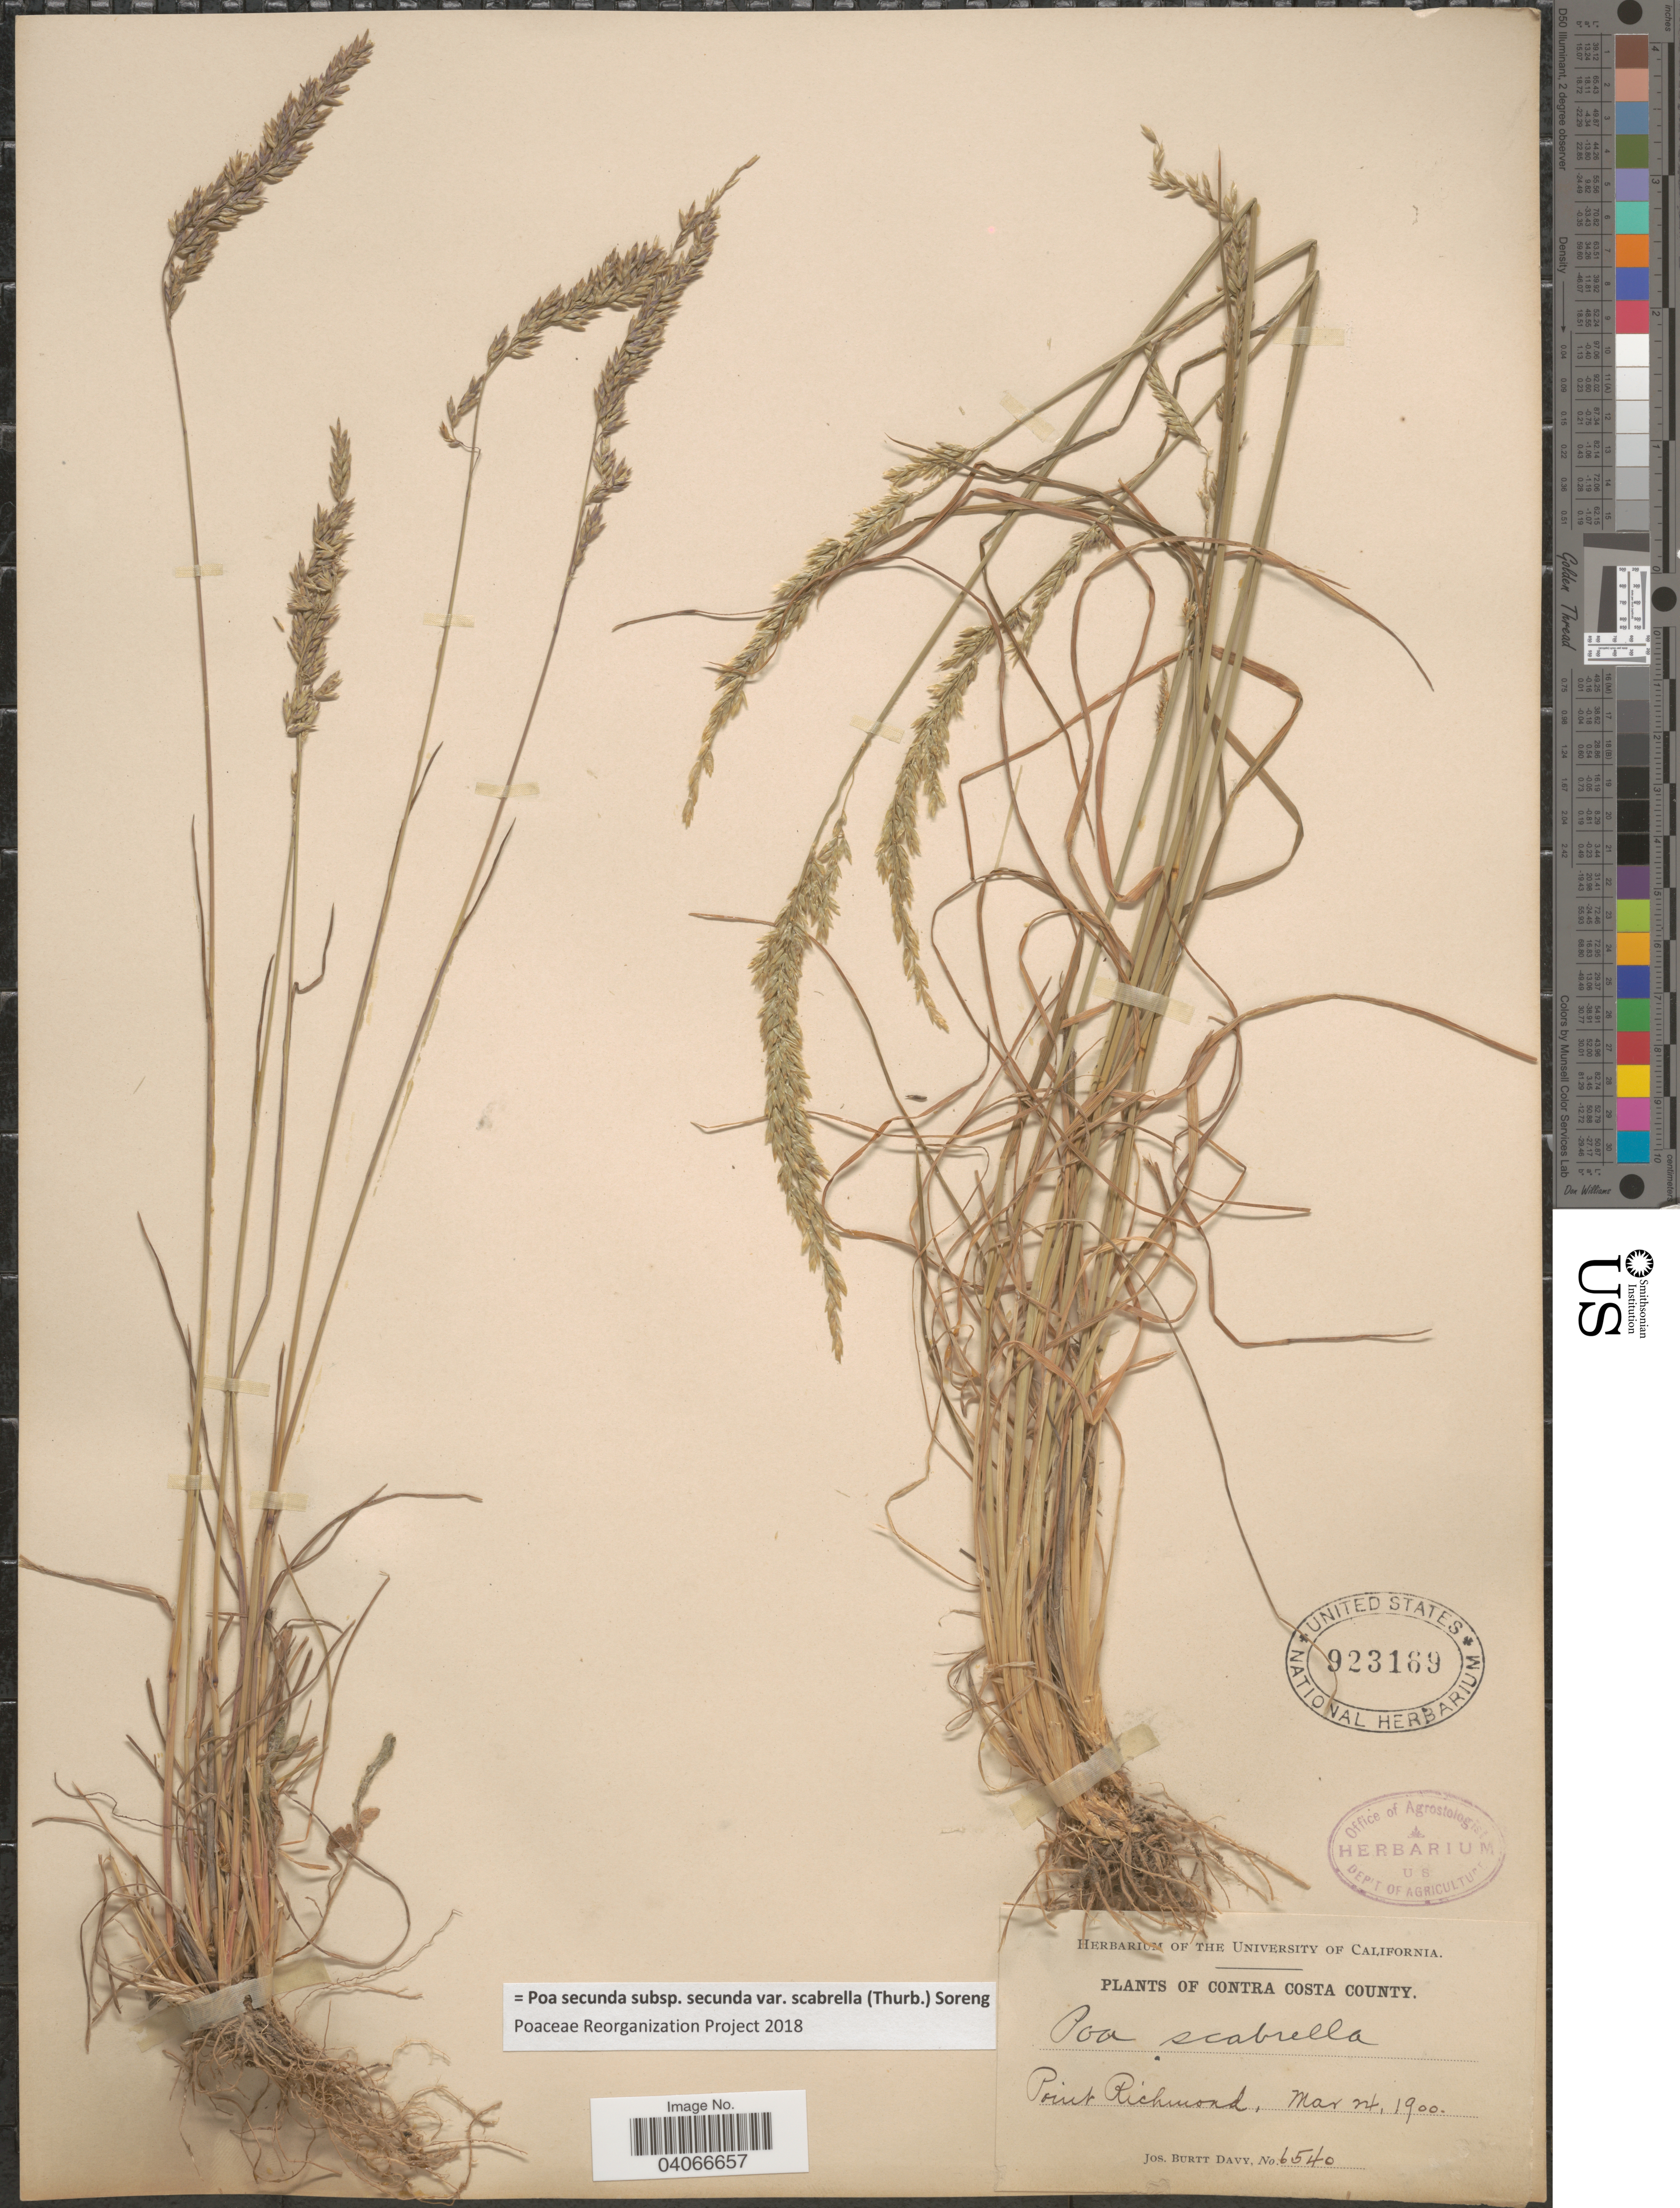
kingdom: Plantae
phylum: Tracheophyta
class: Liliopsida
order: Poales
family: Poaceae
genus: Poa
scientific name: Poa secunda subsp. secunda var. scabrella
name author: (Thurb.) Soreng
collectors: J. Burtt Davy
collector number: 6540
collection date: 1900-03-24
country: United States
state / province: California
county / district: Contra Costa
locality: Contra Costa County. Point Richmond.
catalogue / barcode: US 923169